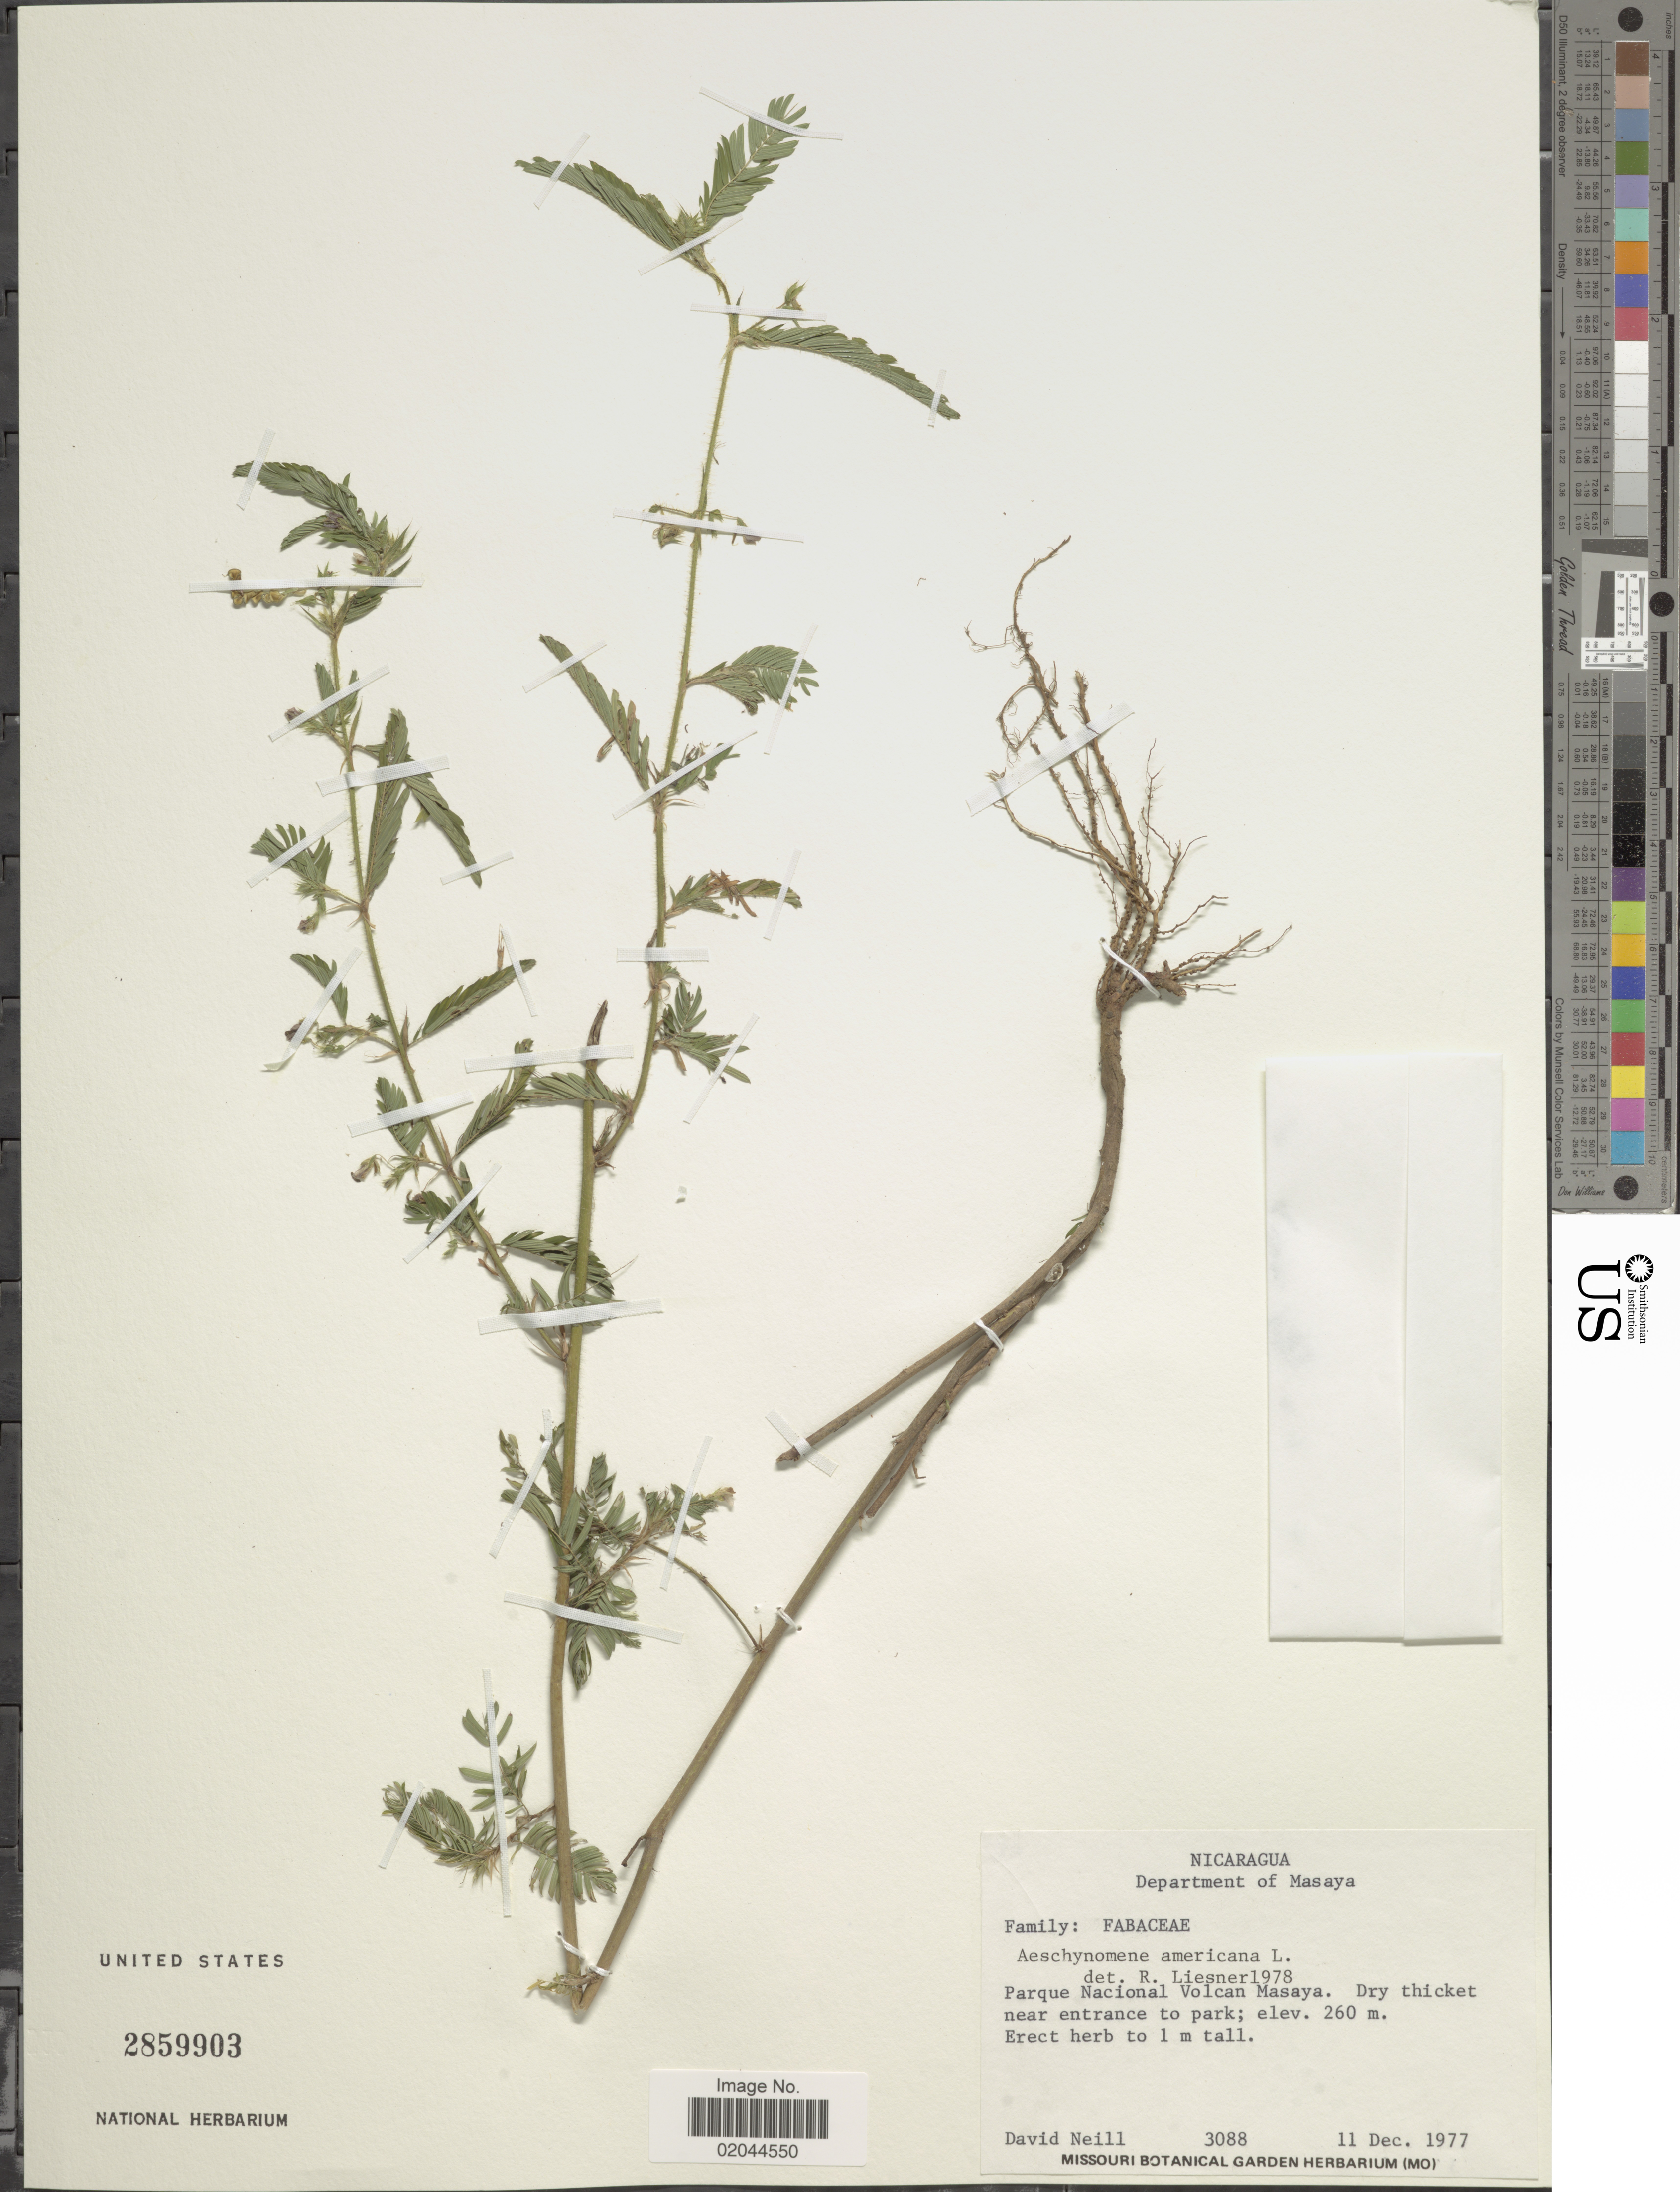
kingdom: Plantae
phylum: Tracheophyta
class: Magnoliopsida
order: Fabales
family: Fabaceae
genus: Aeschynomene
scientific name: Aeschynomene americana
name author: L.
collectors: D. A. Neill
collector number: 3088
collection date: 1977-12-11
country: Nicaragua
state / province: Masaya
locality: Parque Nacional Volcan Masaya, dry thicket near entrance to park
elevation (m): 260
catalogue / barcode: US 2859903